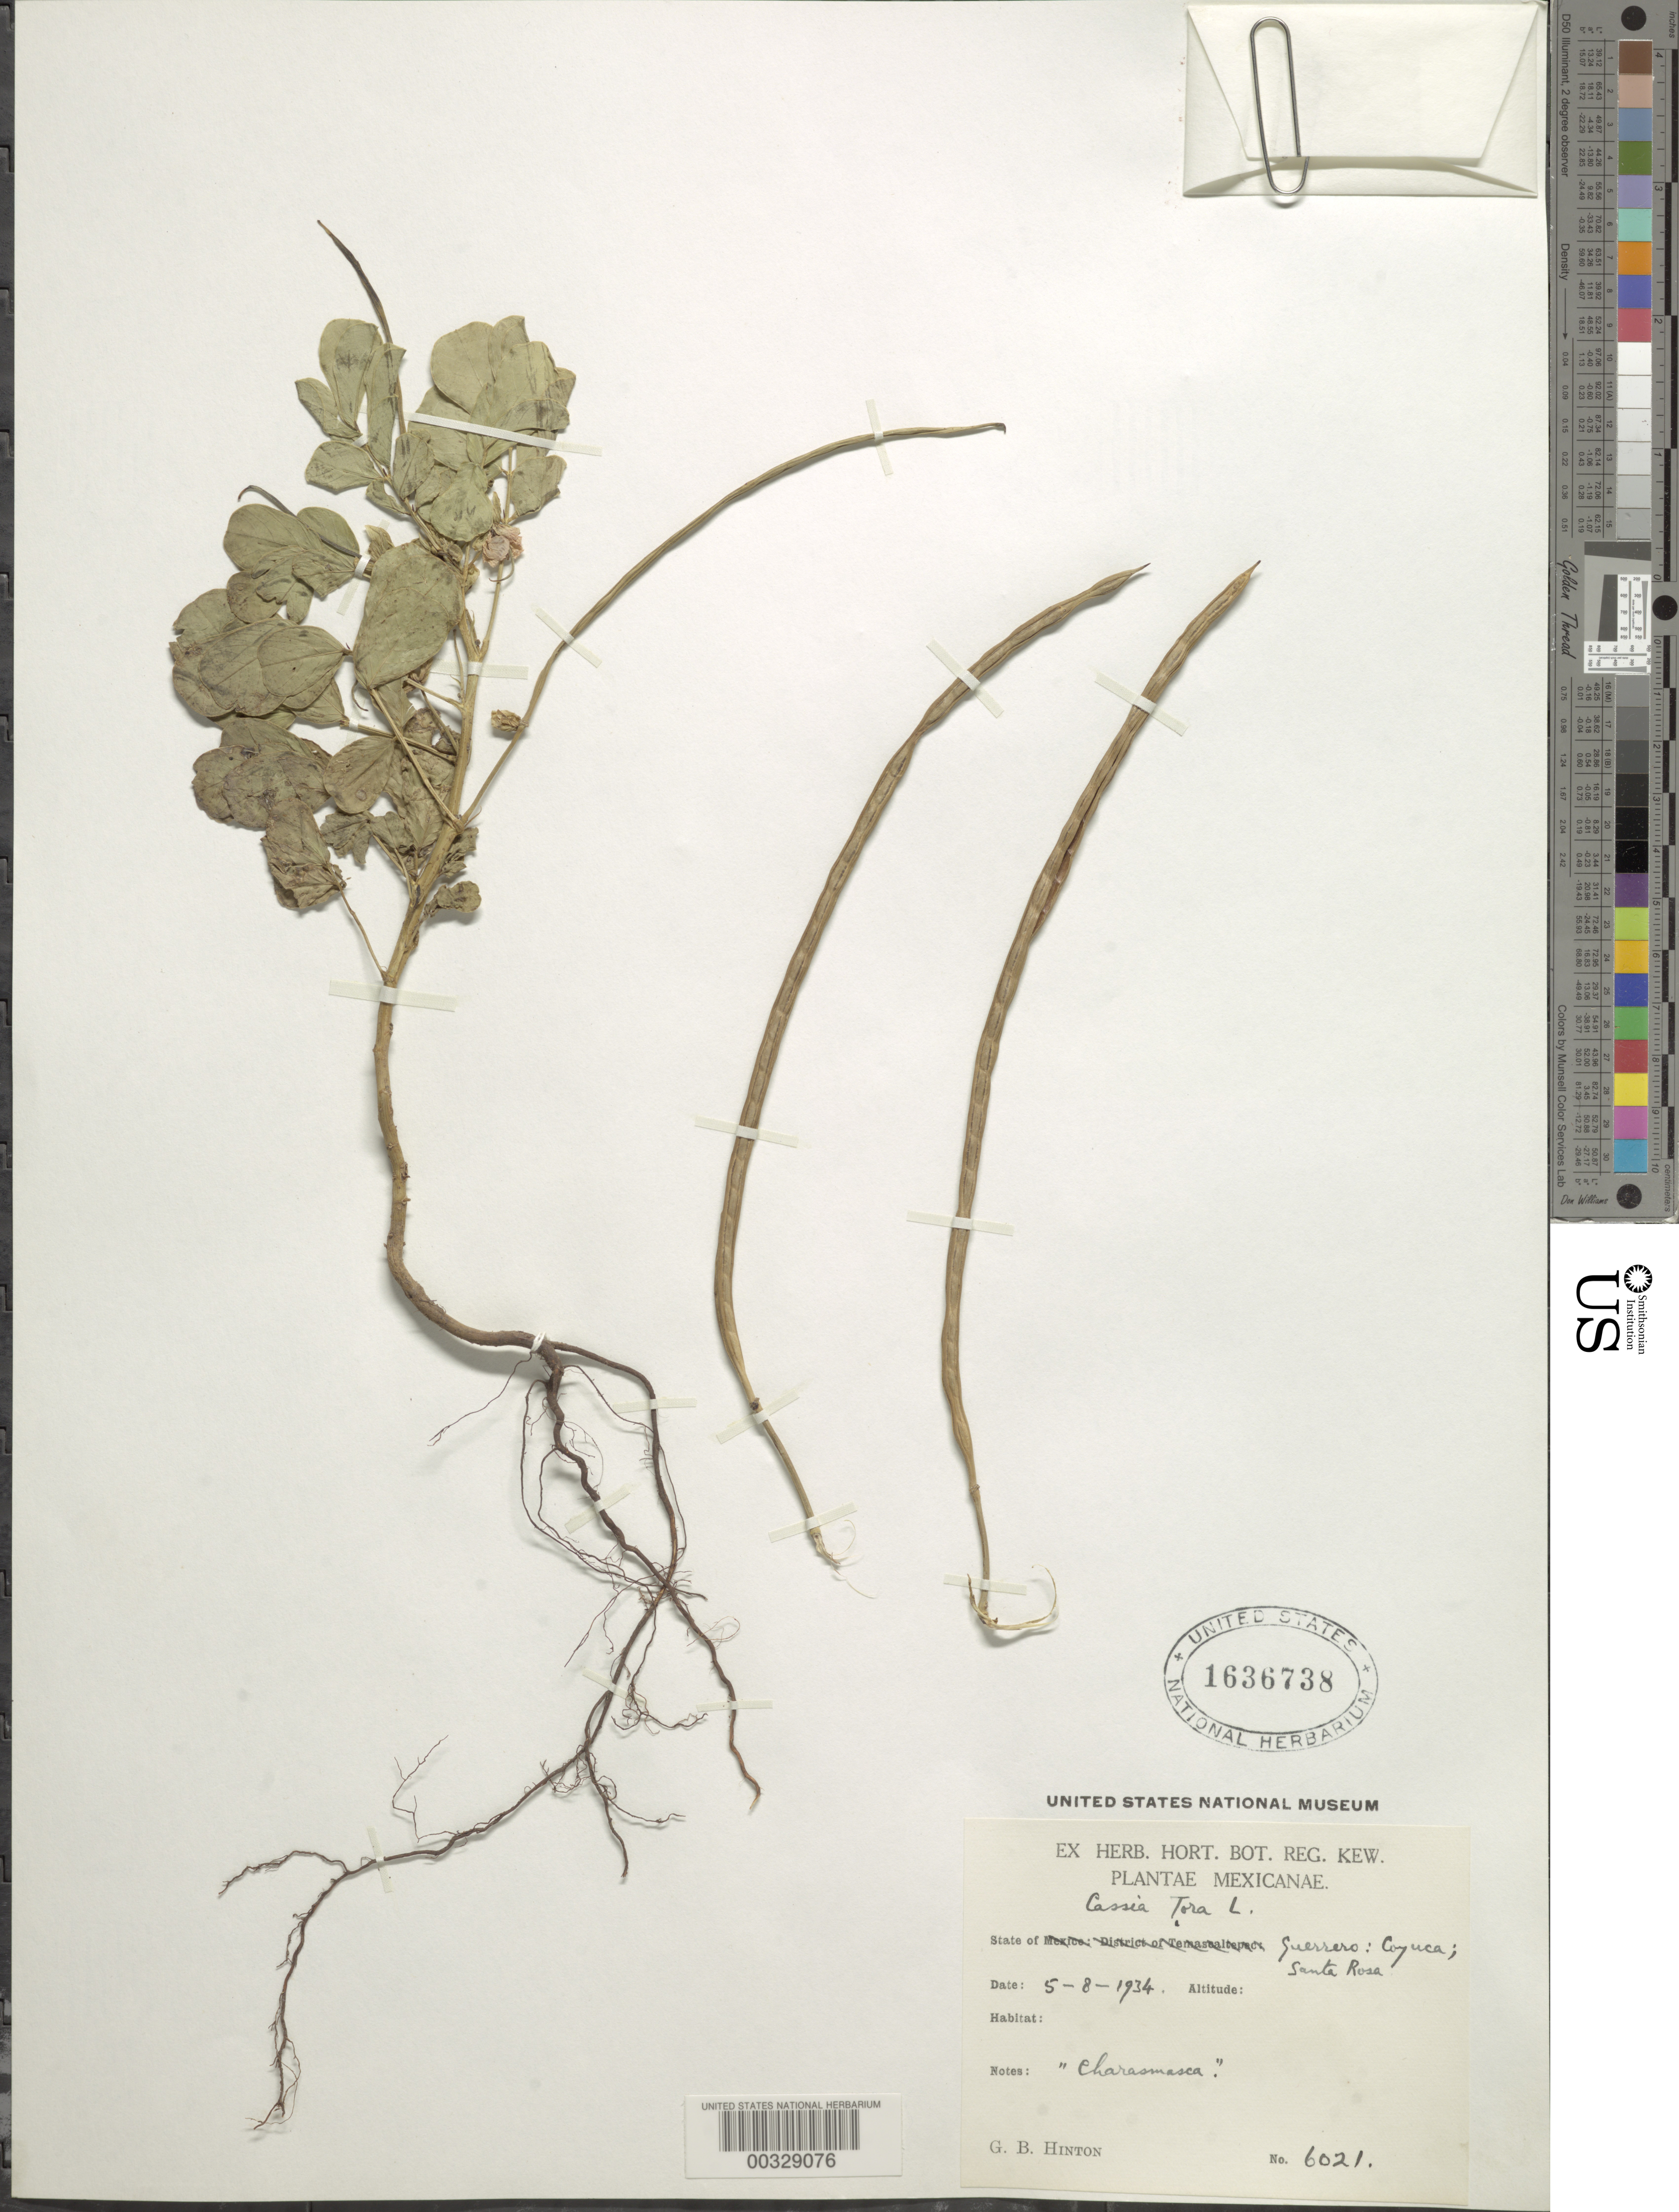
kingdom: Plantae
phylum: Tracheophyta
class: Magnoliopsida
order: Fabales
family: Fabaceae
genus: Senna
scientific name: Senna obtusifolia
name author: (L.) H.S. Irwin & Barneby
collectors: G. B. Hinton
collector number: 6021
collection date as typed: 08 May 1934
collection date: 1934-05-08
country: Mexico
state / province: Guerrero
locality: Coyuca; Santa Rosa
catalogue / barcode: US 1636738